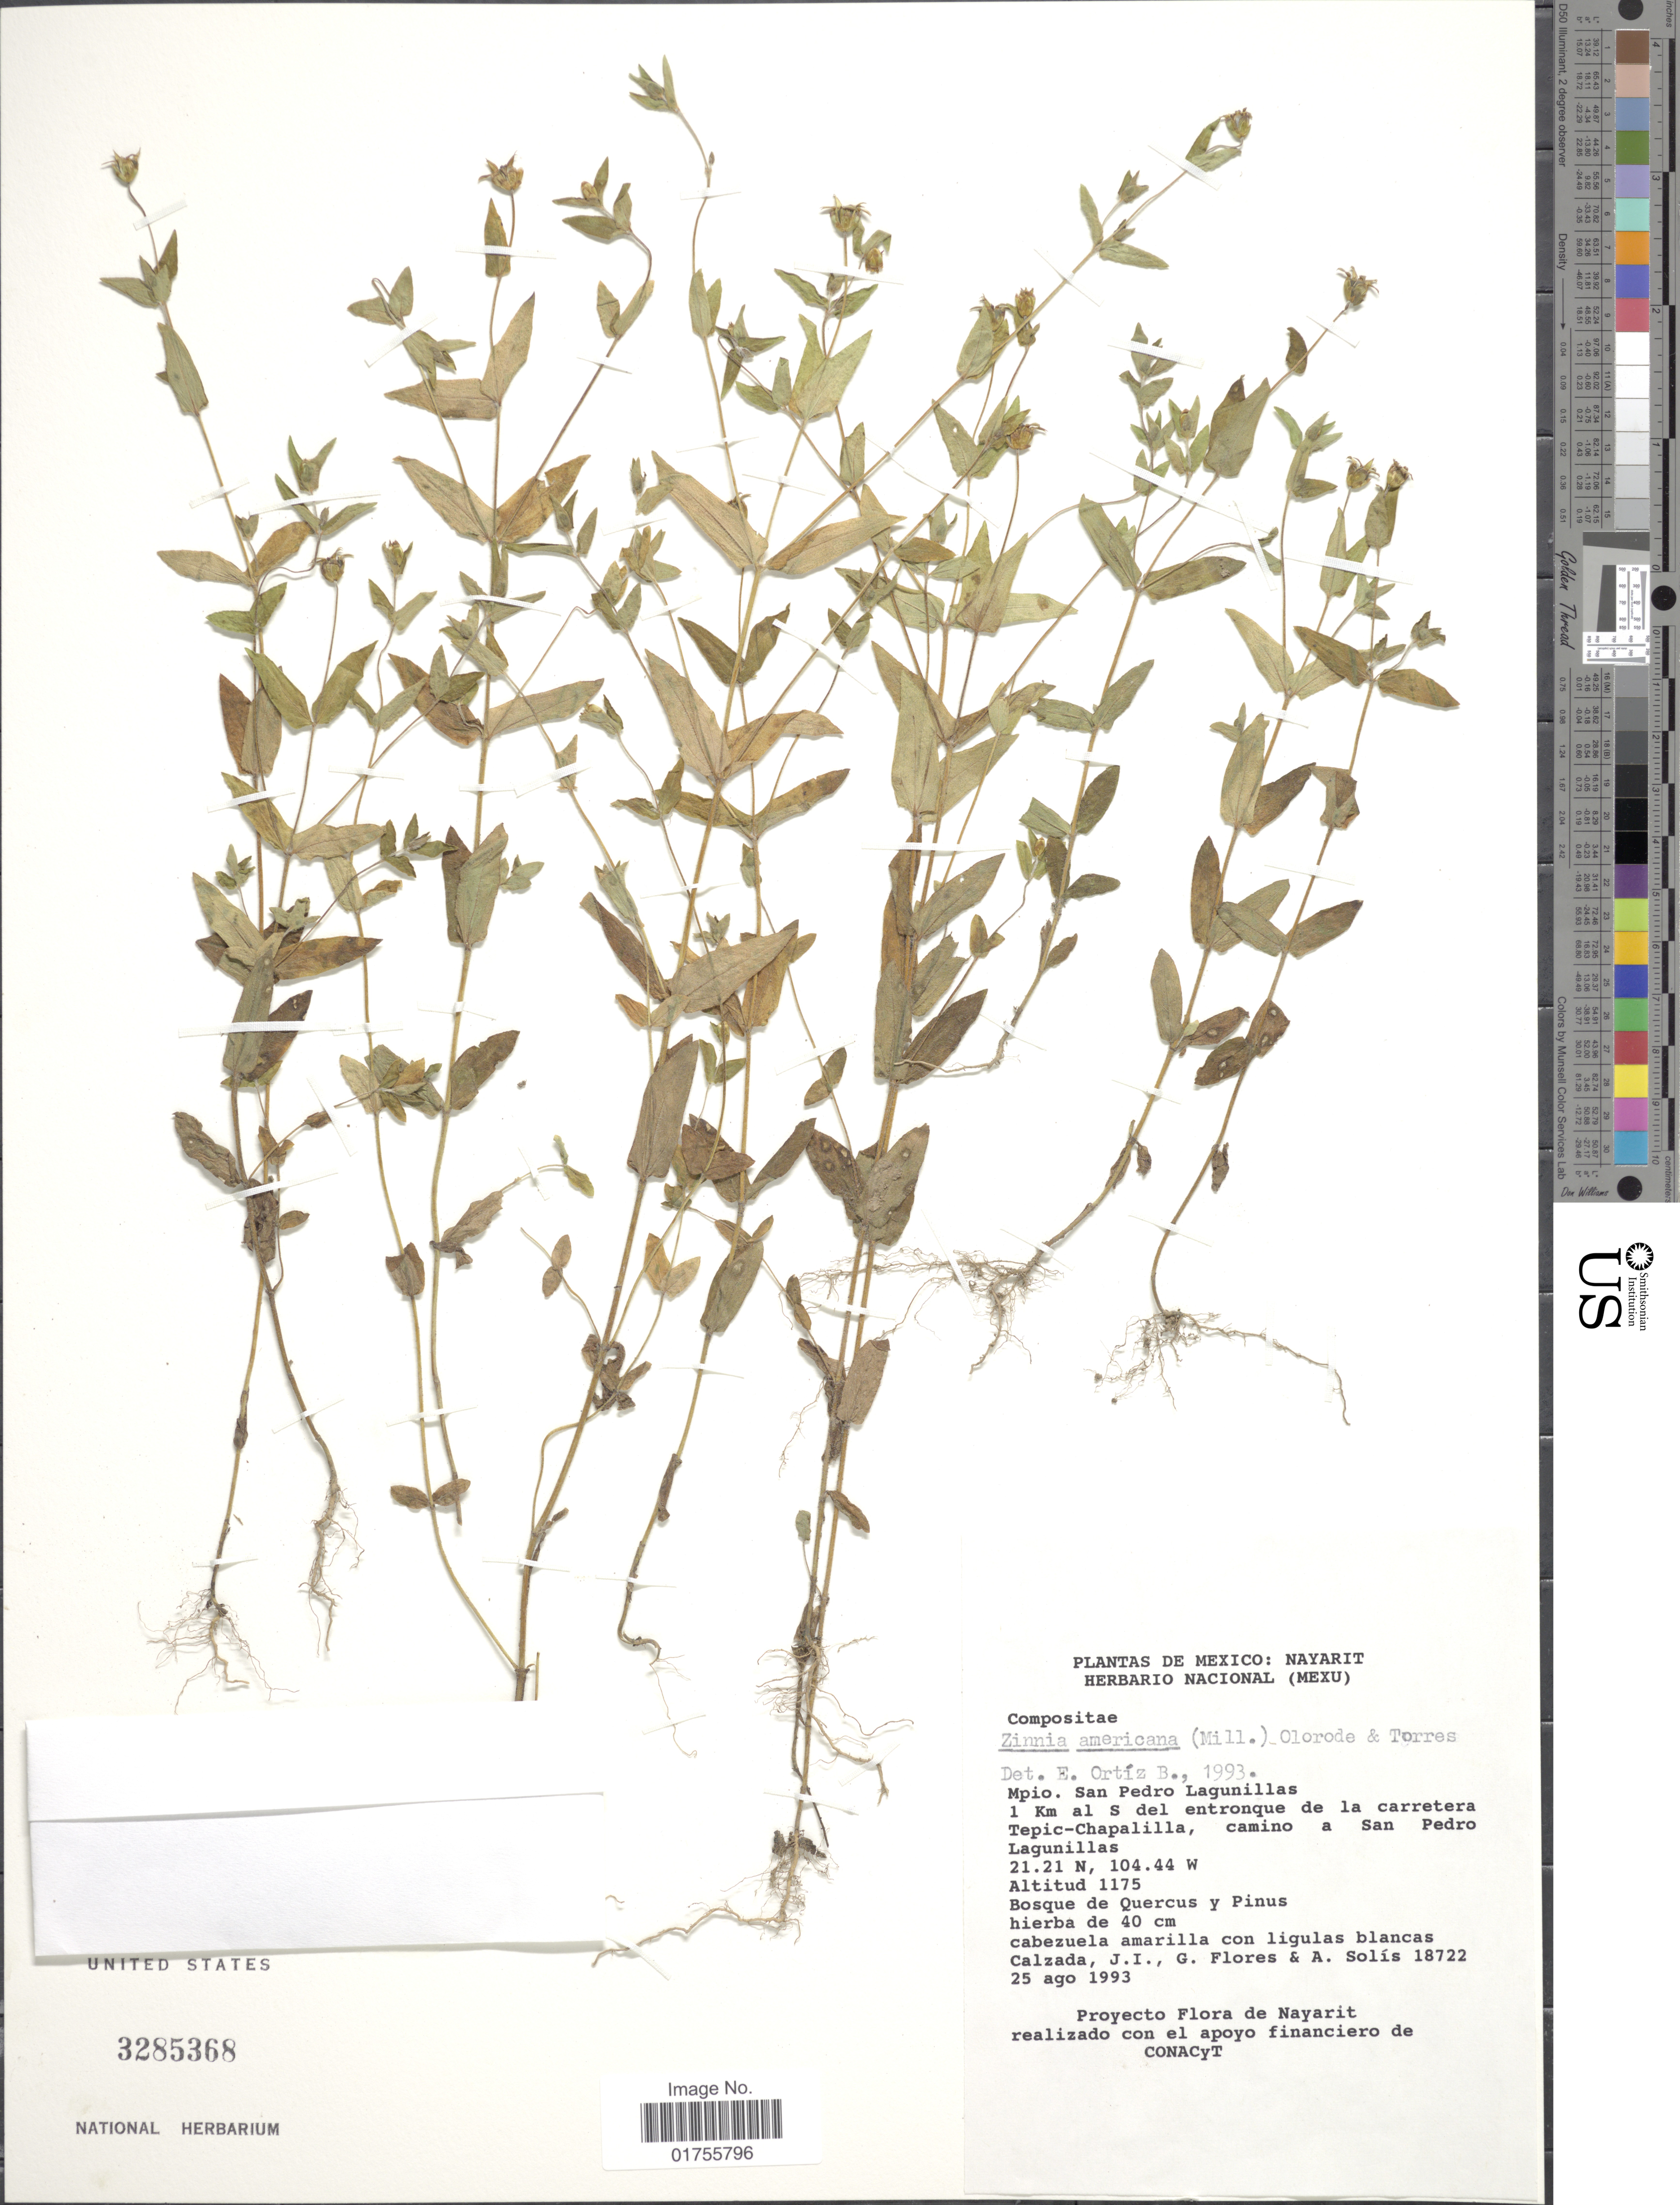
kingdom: Plantae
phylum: Tracheophyta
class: Magnoliopsida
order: Asterales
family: Asteraceae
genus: Tragoceros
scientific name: Tragoceros americanum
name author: (Mill.) S.F. Blake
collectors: J. I. Calzada, G. Flores F. & A. Solis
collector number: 18722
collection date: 1993-08-25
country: Mexico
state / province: Nayarit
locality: Mpio San Pedro Lagunillas 1 Km al S del entronque de la carretera Tepic-Chapalilla, camino a San Pedro Lagunillas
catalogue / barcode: US 3285368